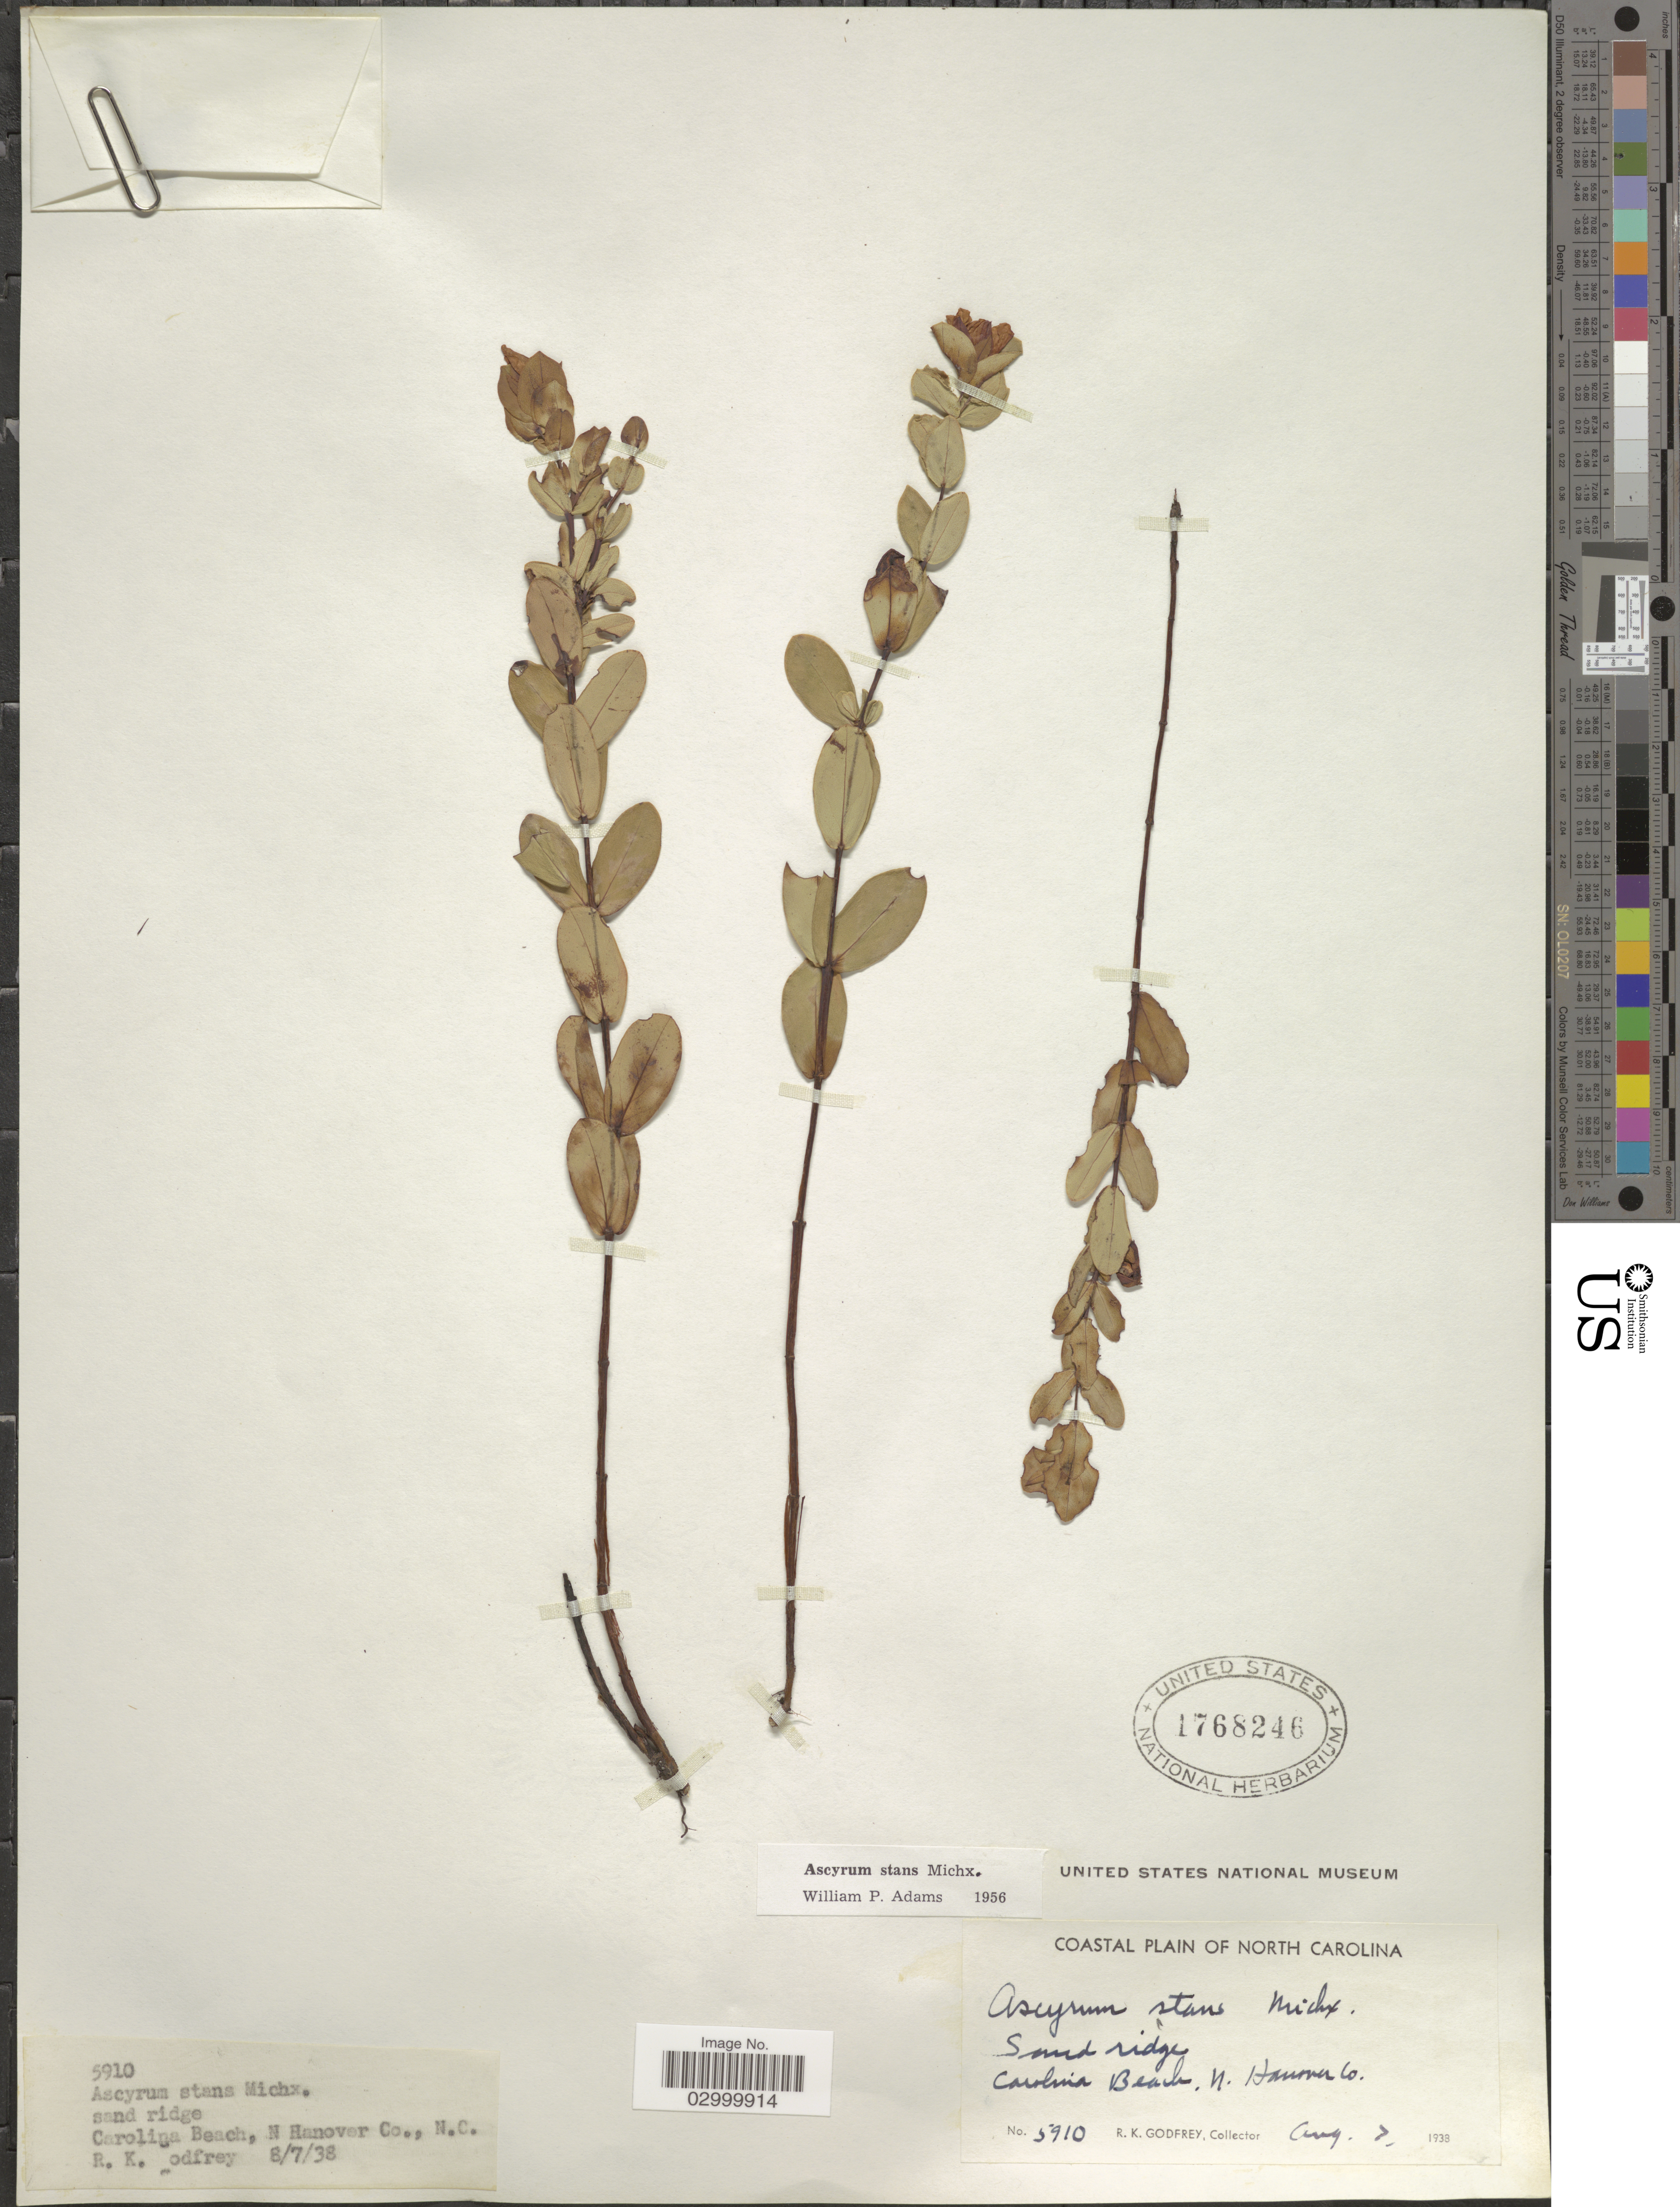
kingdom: Plantae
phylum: Tracheophyta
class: Magnoliopsida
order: Malpighiales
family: Hypericaceae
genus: Hypericum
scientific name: Hypericum crux-andreae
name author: (L.) Crantz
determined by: Strong, Mark T., (BOT), Smithsonian Institution - National Museum of Natural History (UNITED STATES)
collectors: R. K. Godfrey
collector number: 5910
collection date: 1938-08-07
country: United States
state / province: North Carolina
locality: Coastal Plain of North Carlina. Sand ridge. Carolina Beach, N. Hanover Co.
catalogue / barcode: US 1768246